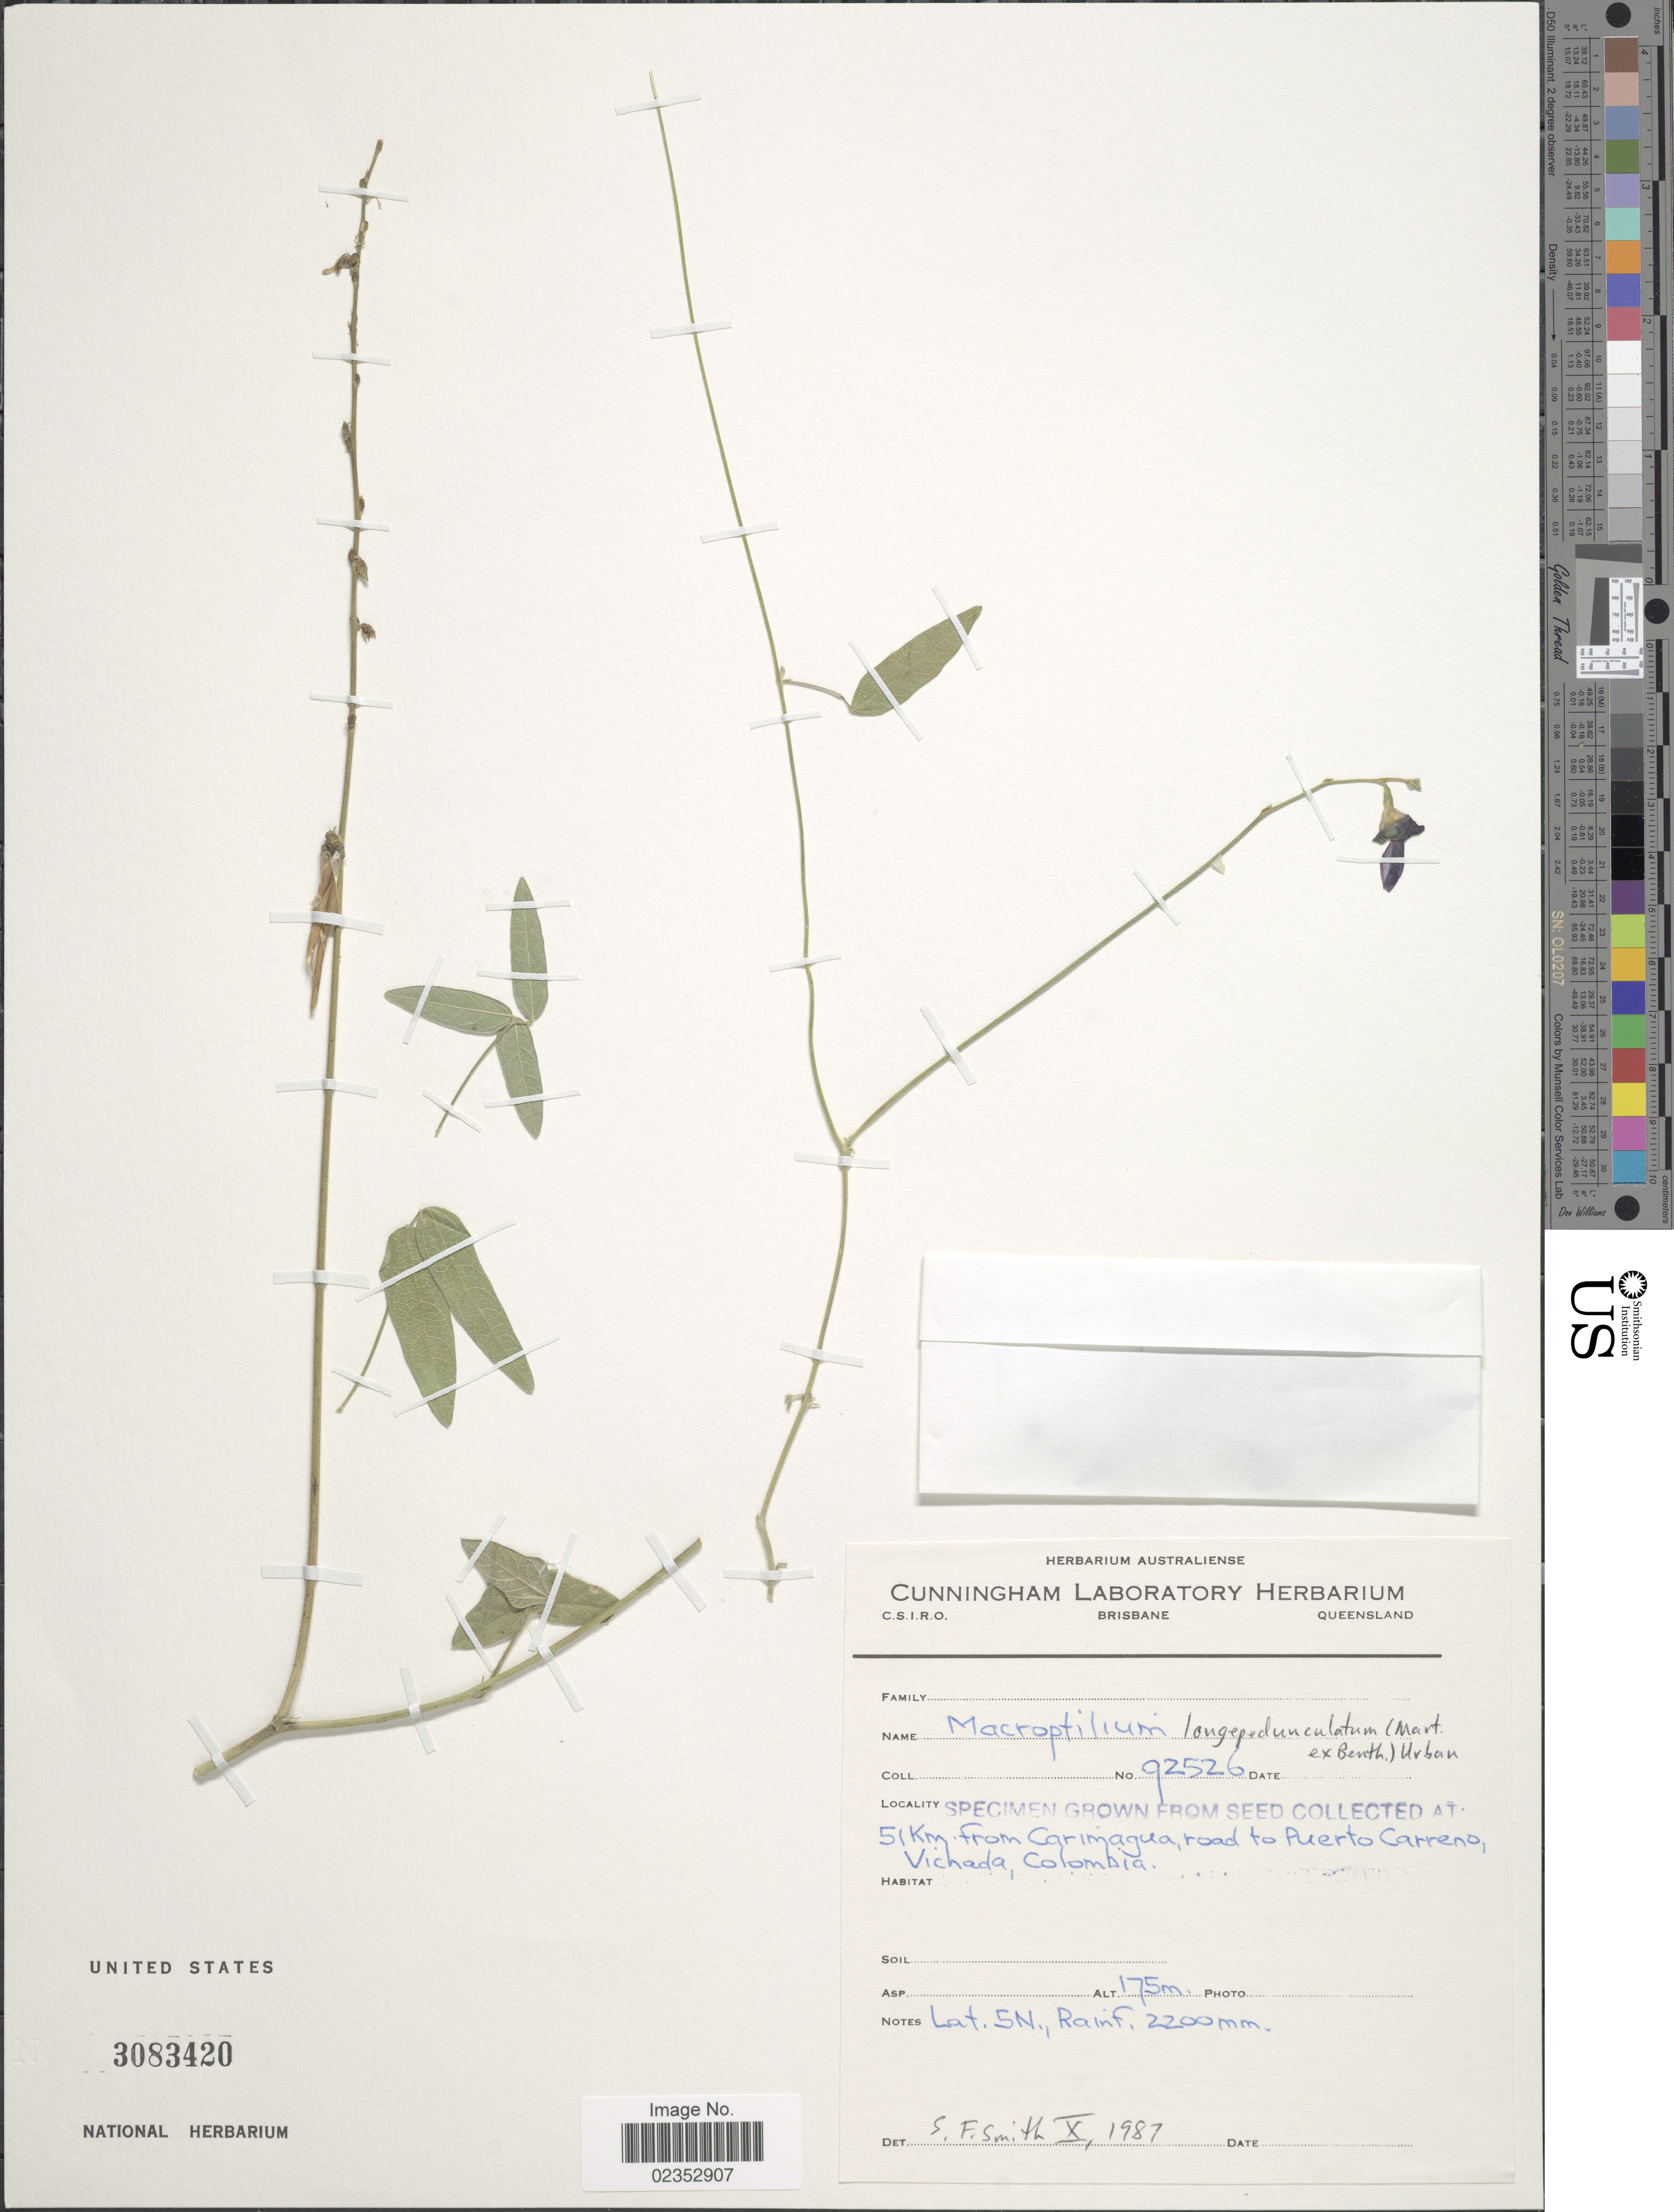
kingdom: Plantae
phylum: Tracheophyta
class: Magnoliopsida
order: Fabales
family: Fabaceae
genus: Macroptilium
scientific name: Macroptilium gracile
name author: (Poepp. ex Benth.) Urb.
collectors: Ex Herb. Cunningham Laboratory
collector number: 92526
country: Colombia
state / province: Vichada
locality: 51Km from Carimagua, road to Puerto Carreno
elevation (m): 175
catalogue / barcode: US 3083420